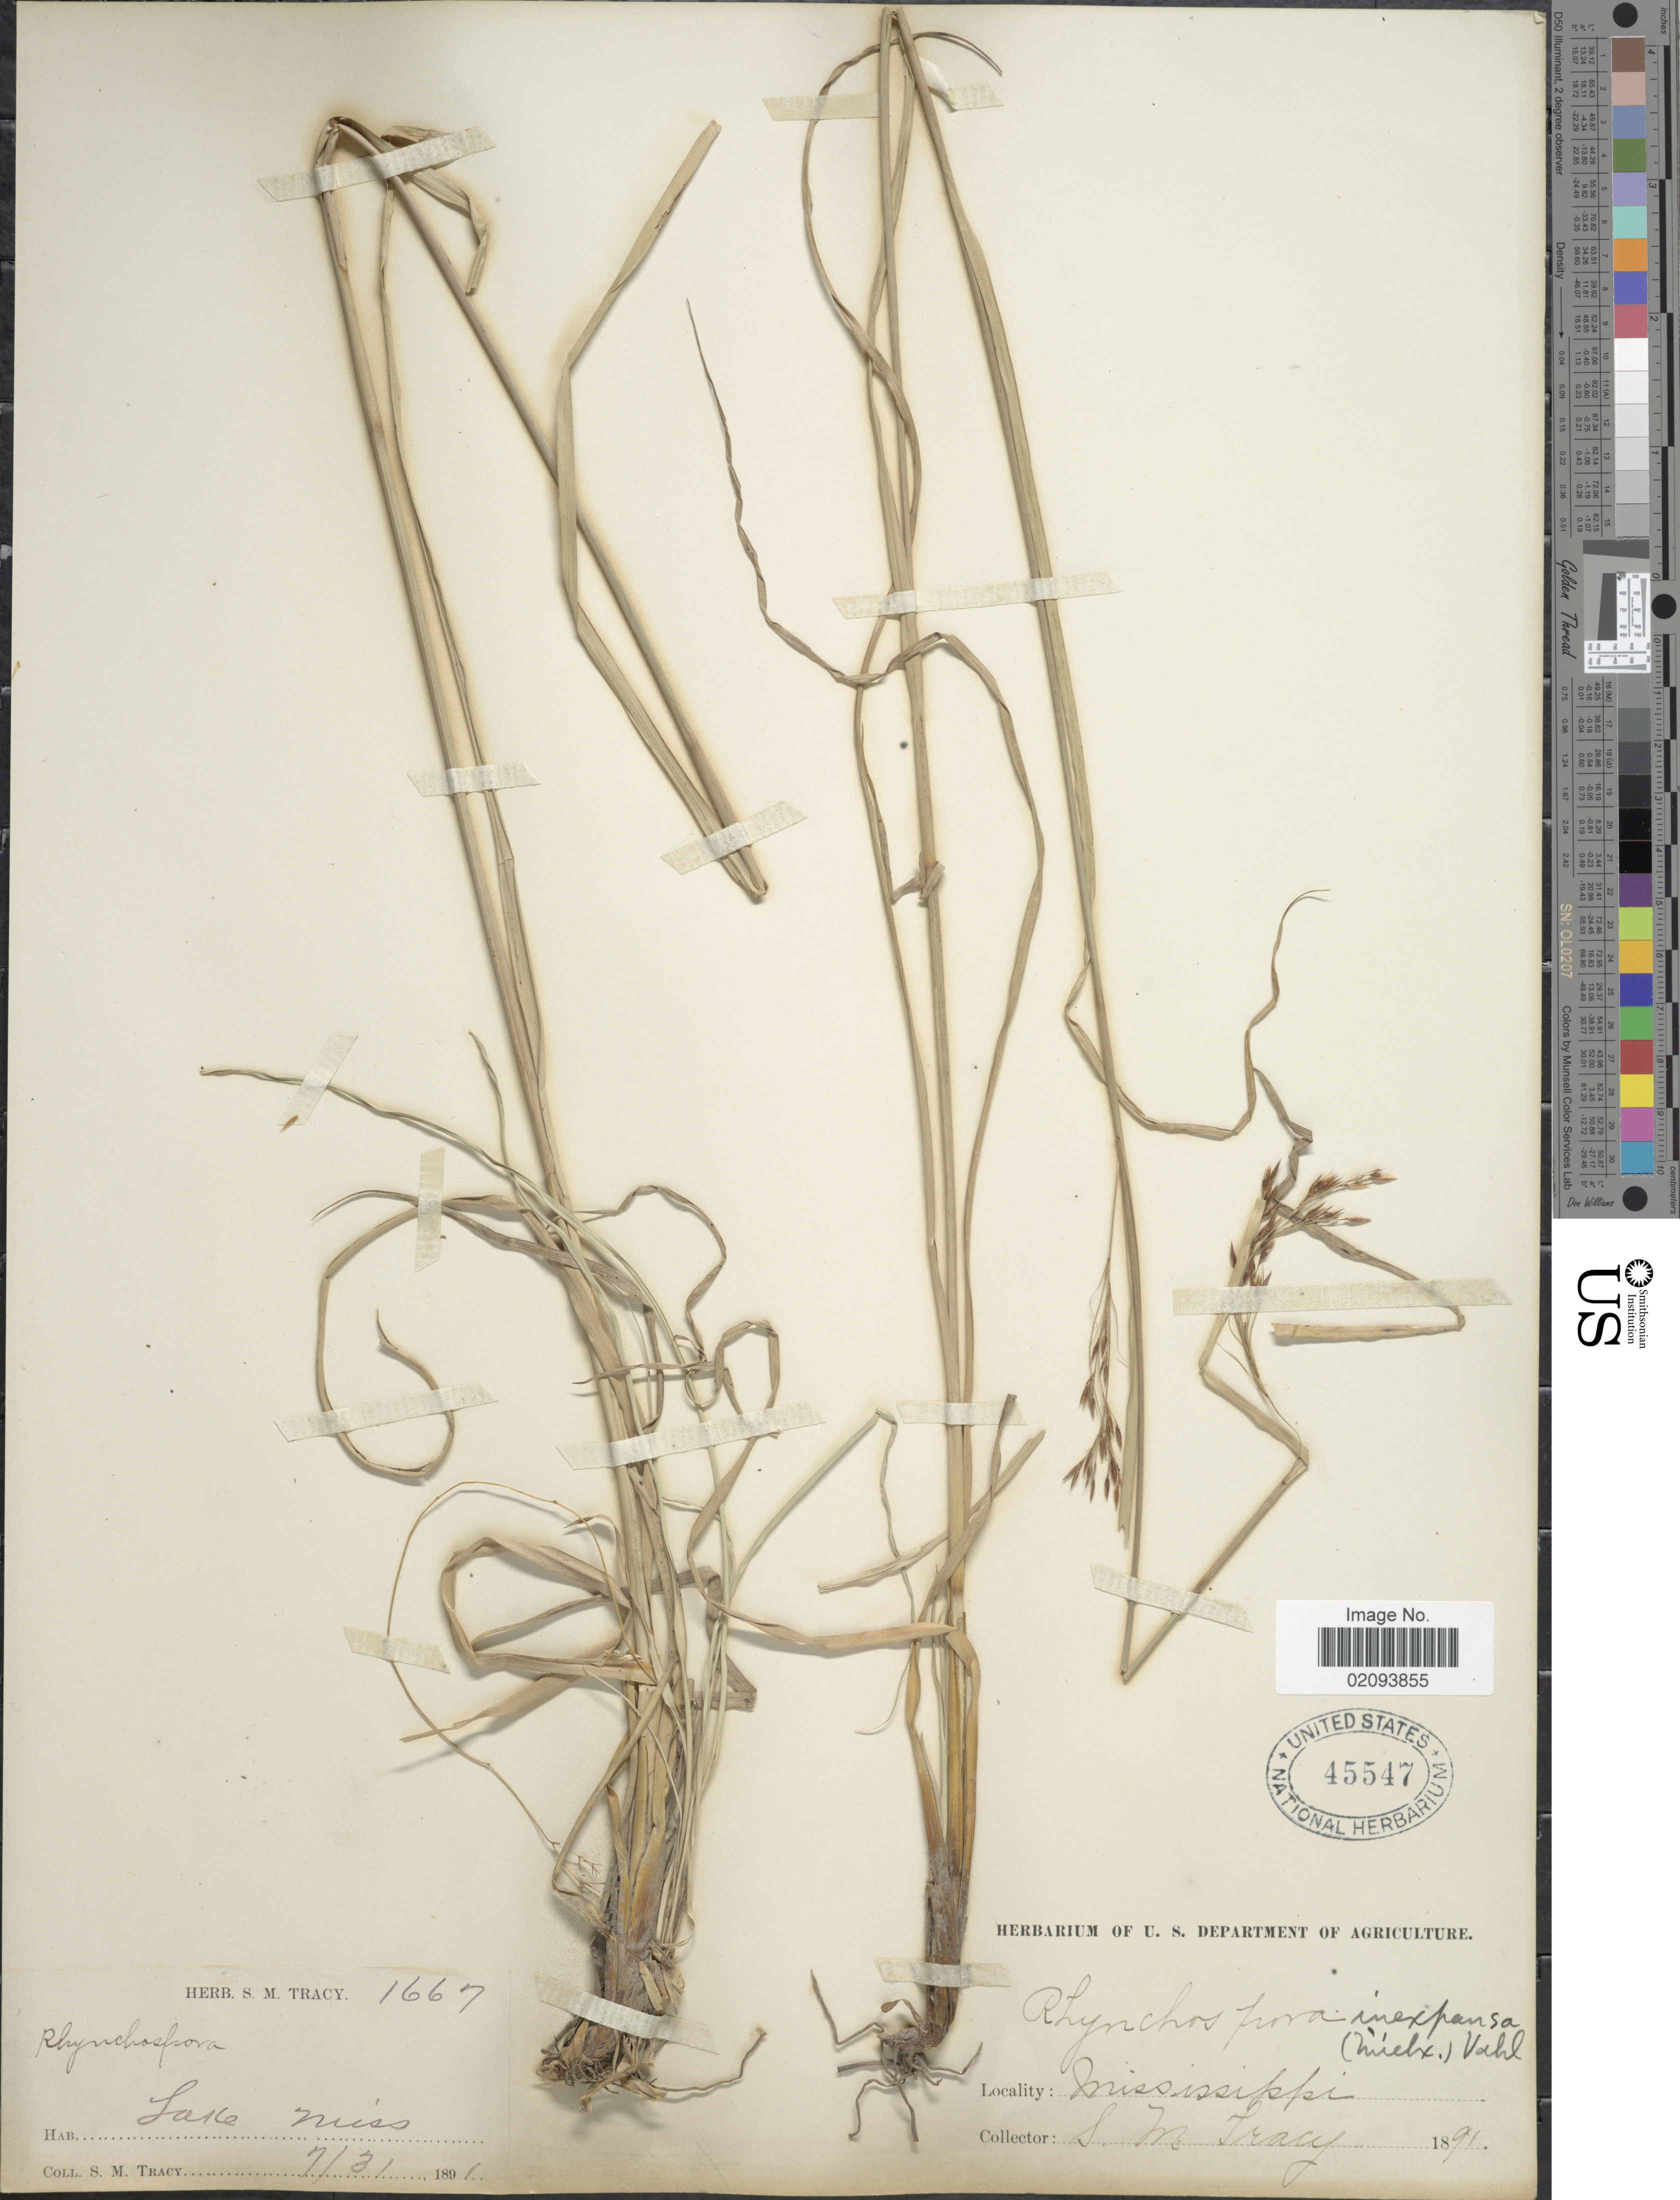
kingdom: Plantae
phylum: Tracheophyta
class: Liliopsida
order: Poales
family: Cyperaceae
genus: Rhynchospora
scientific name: Rhynchospora inexpansa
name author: (Michx.) Vahl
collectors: S. M. Tracy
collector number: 1667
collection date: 1891-07-31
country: United States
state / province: Mississippi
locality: Lake Miss.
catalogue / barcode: US 45547